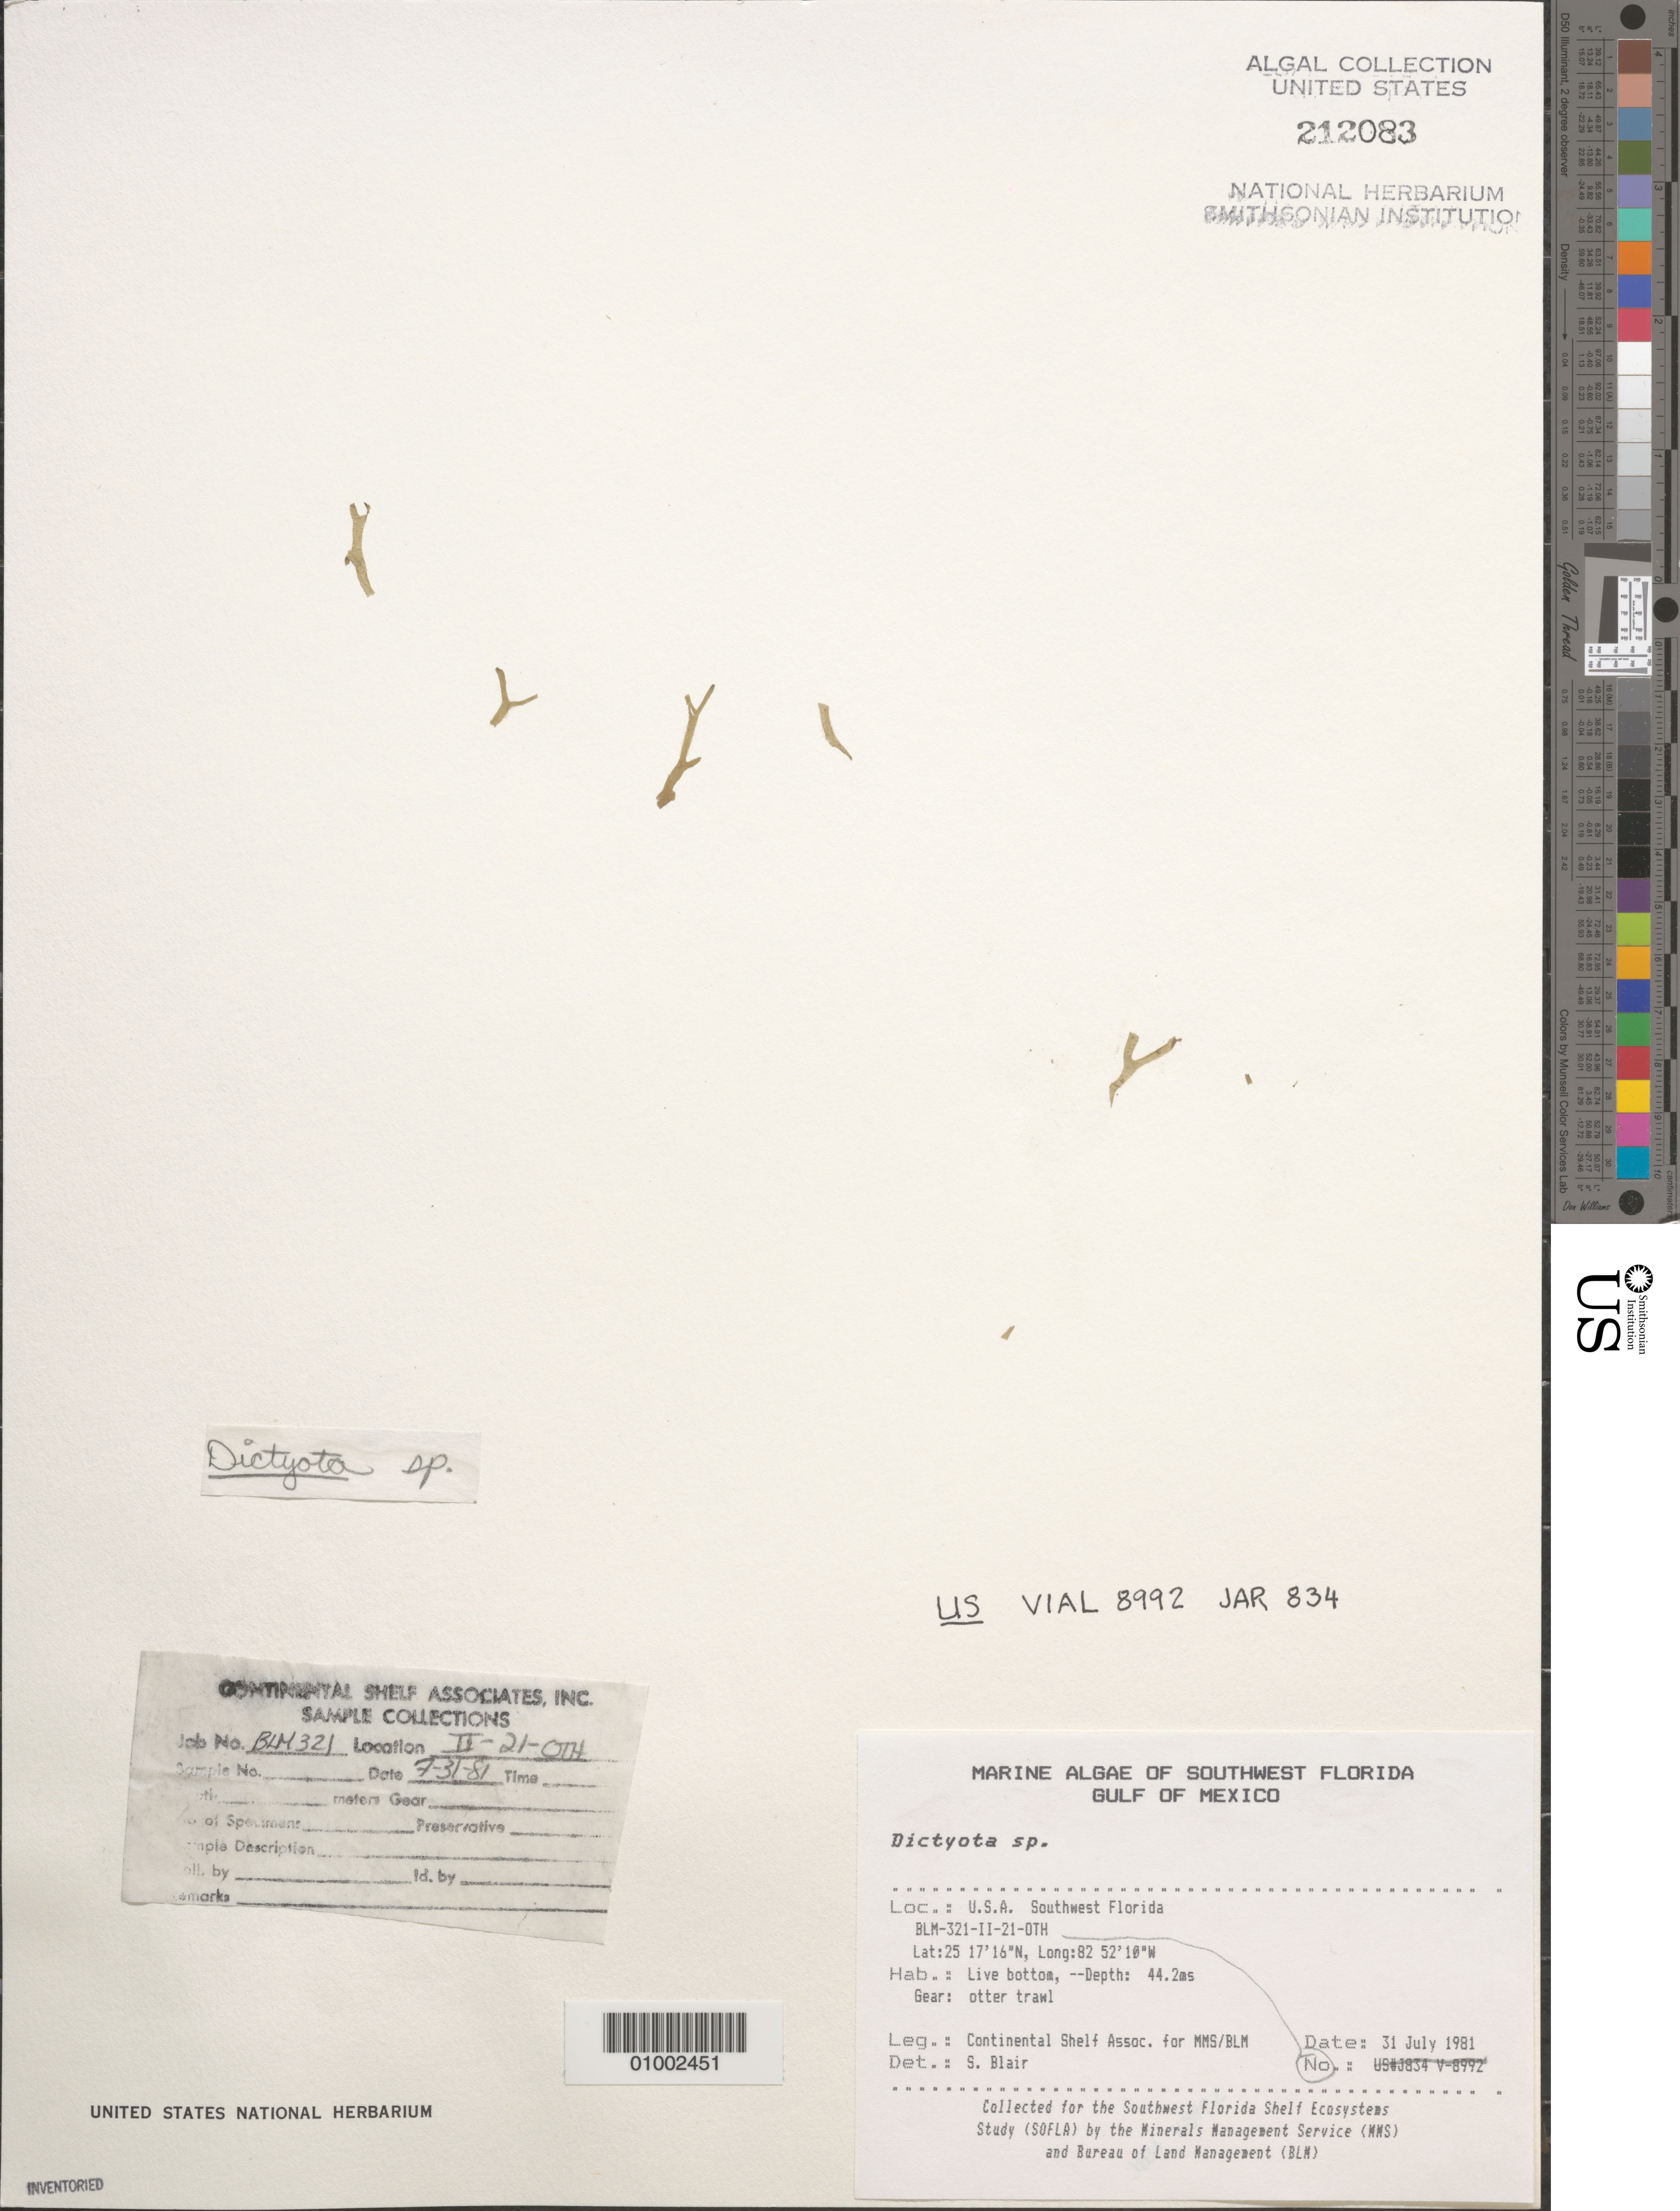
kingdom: Chromista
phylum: Ochrophyta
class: Phaeophyceae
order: Dictyotales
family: Dictyotaceae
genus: Dictyota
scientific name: Dictyota sp.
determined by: Blair, S. M.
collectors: Continental Shelf Associates for the MMS/BLM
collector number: BLM-321-II-21-OTH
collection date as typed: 31 Jul 1981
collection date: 1981-07-31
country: United States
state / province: Florida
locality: Gulf of Mexico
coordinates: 25 17'16"N, 82 52'10"W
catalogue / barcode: US 212083